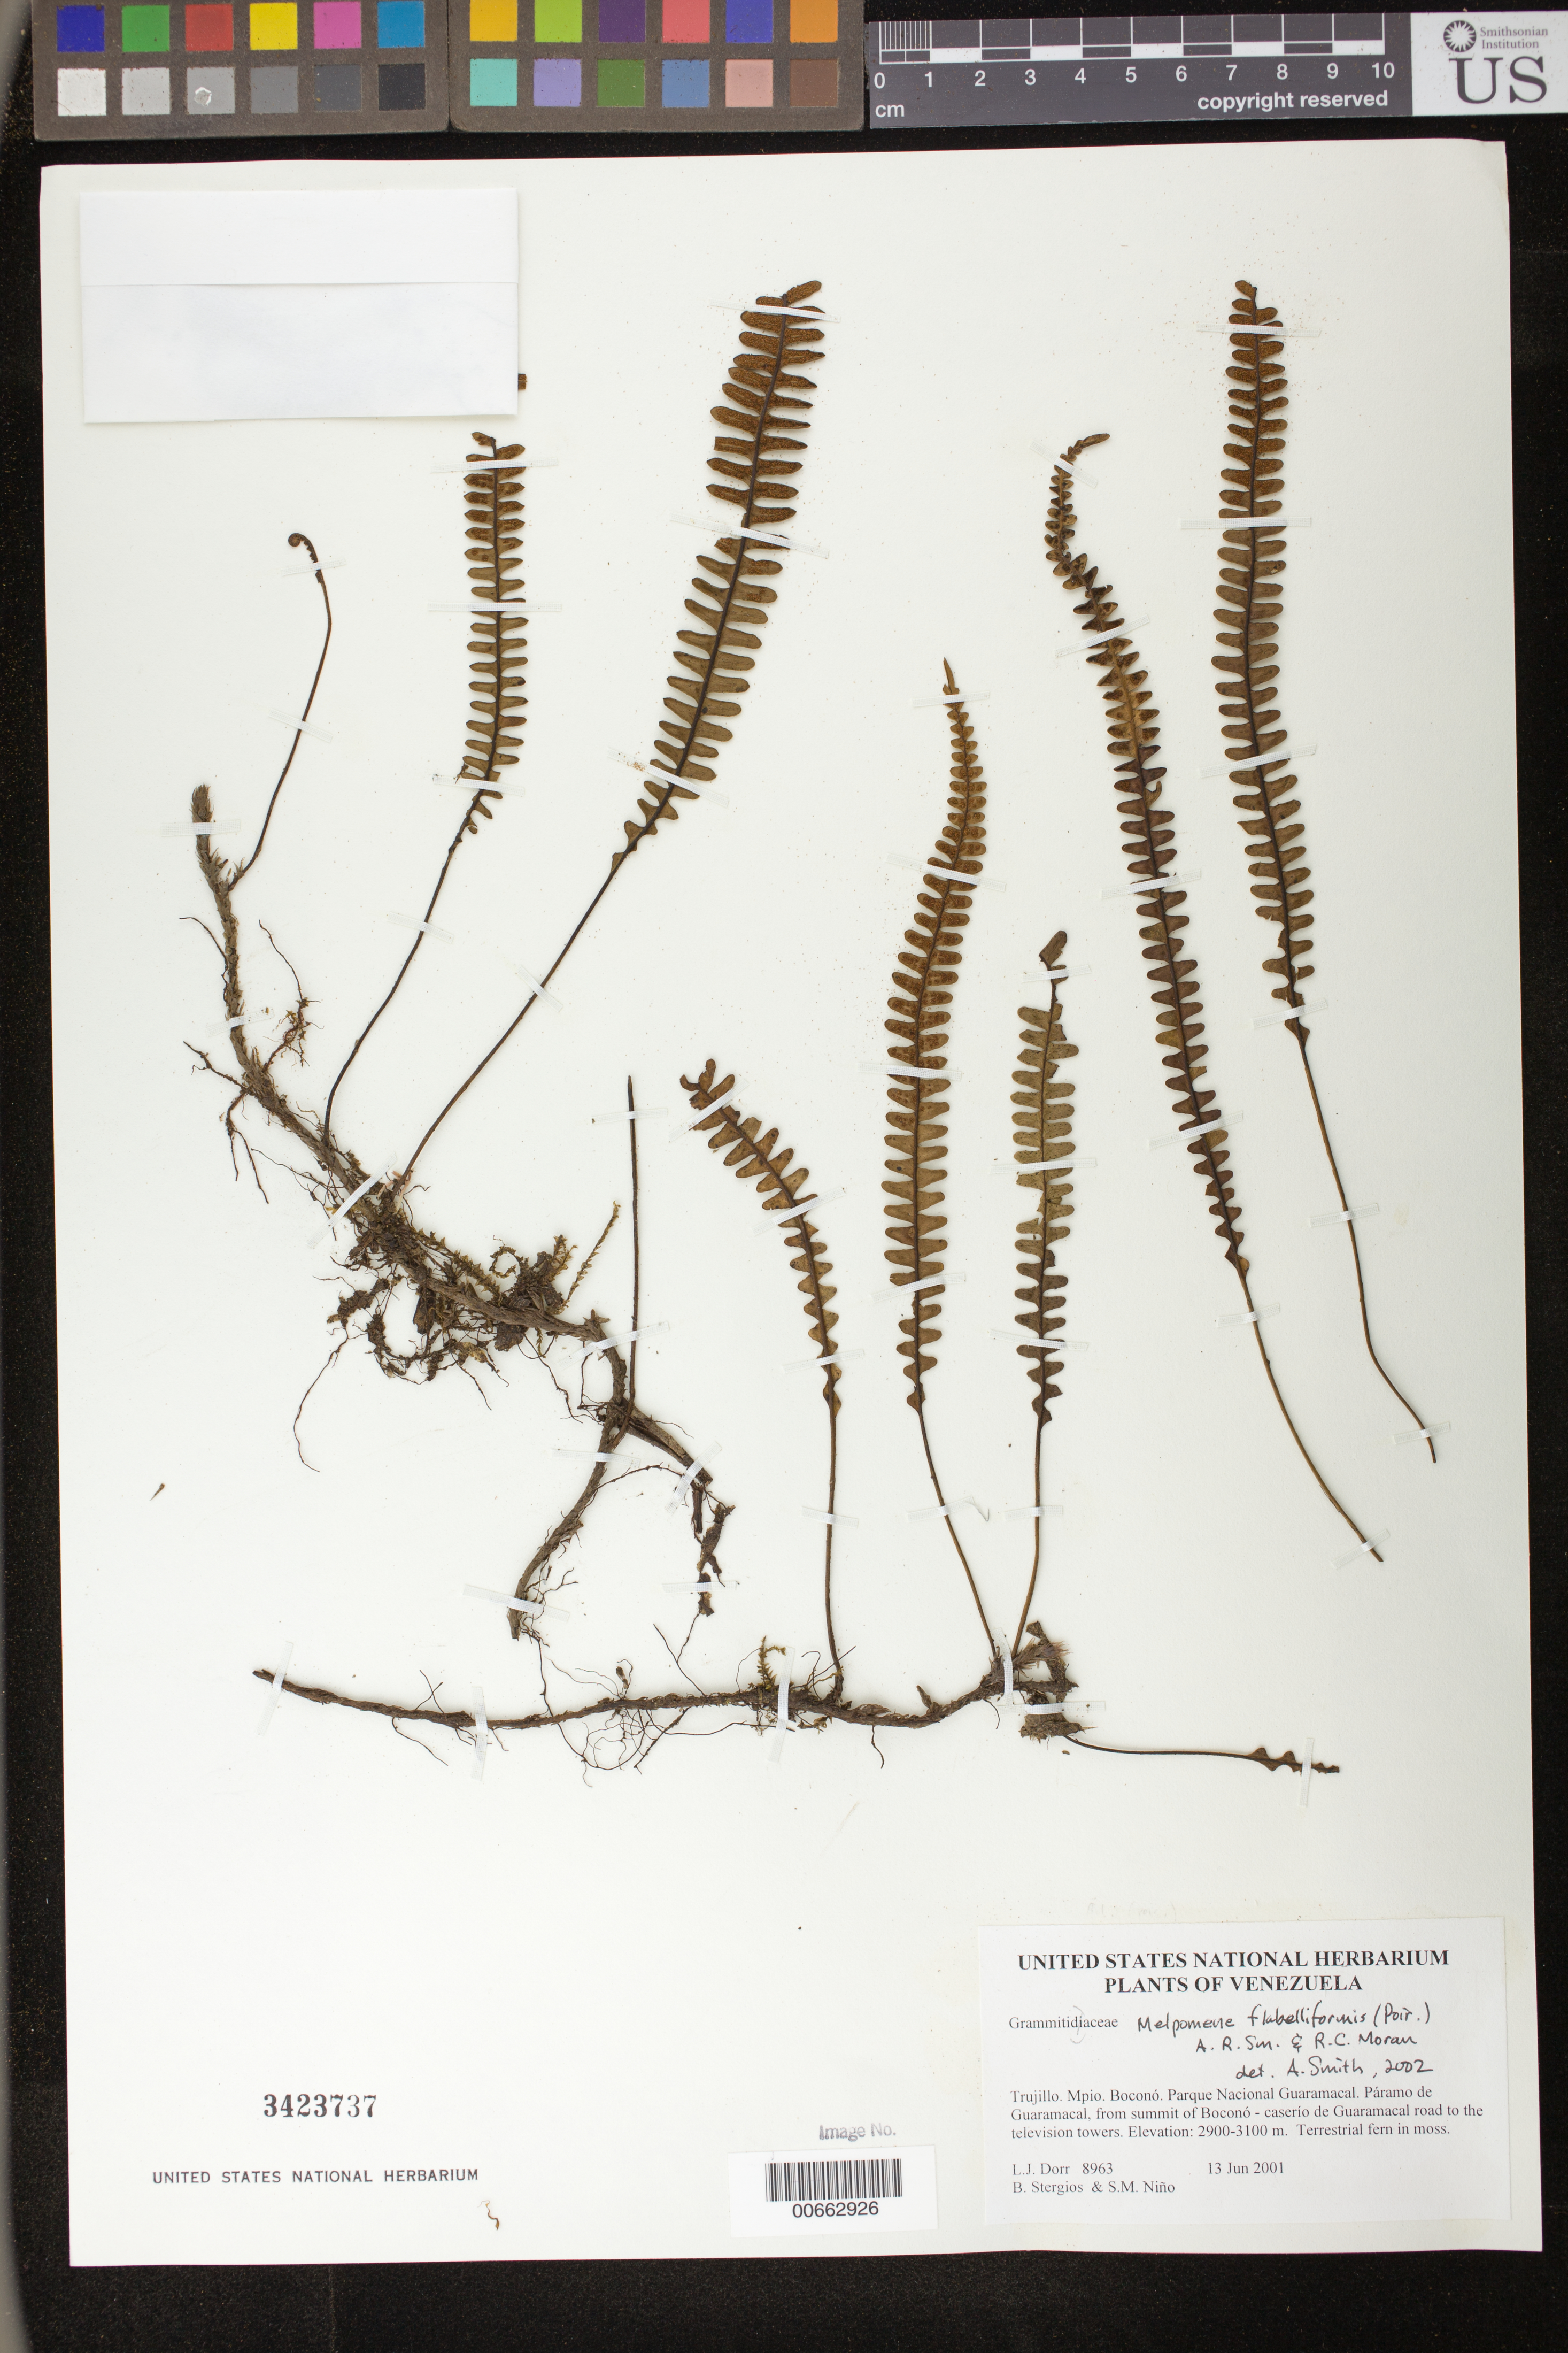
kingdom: Plantae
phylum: Tracheophyta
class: Polypodiopsida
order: Polypodiales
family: Polypodiaceae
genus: Melpomene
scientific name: Melpomene flabelliformis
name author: (Poir.) A.R. Sm. & R.C. Moran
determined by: Smith, Alan R., (UC)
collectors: L. J. Dorr, B. G. Stergios & S. M. Niño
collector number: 8963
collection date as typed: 13 Jun 2001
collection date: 2001-06-13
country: Venezuela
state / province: Trujillo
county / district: Boconó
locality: Parque Nacional Guaramacal. Páramo de Guaramacal, from summit of Boconó-caserío de Guaramacal road to the television towers.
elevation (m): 2900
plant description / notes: PORT, US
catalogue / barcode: US 3423737